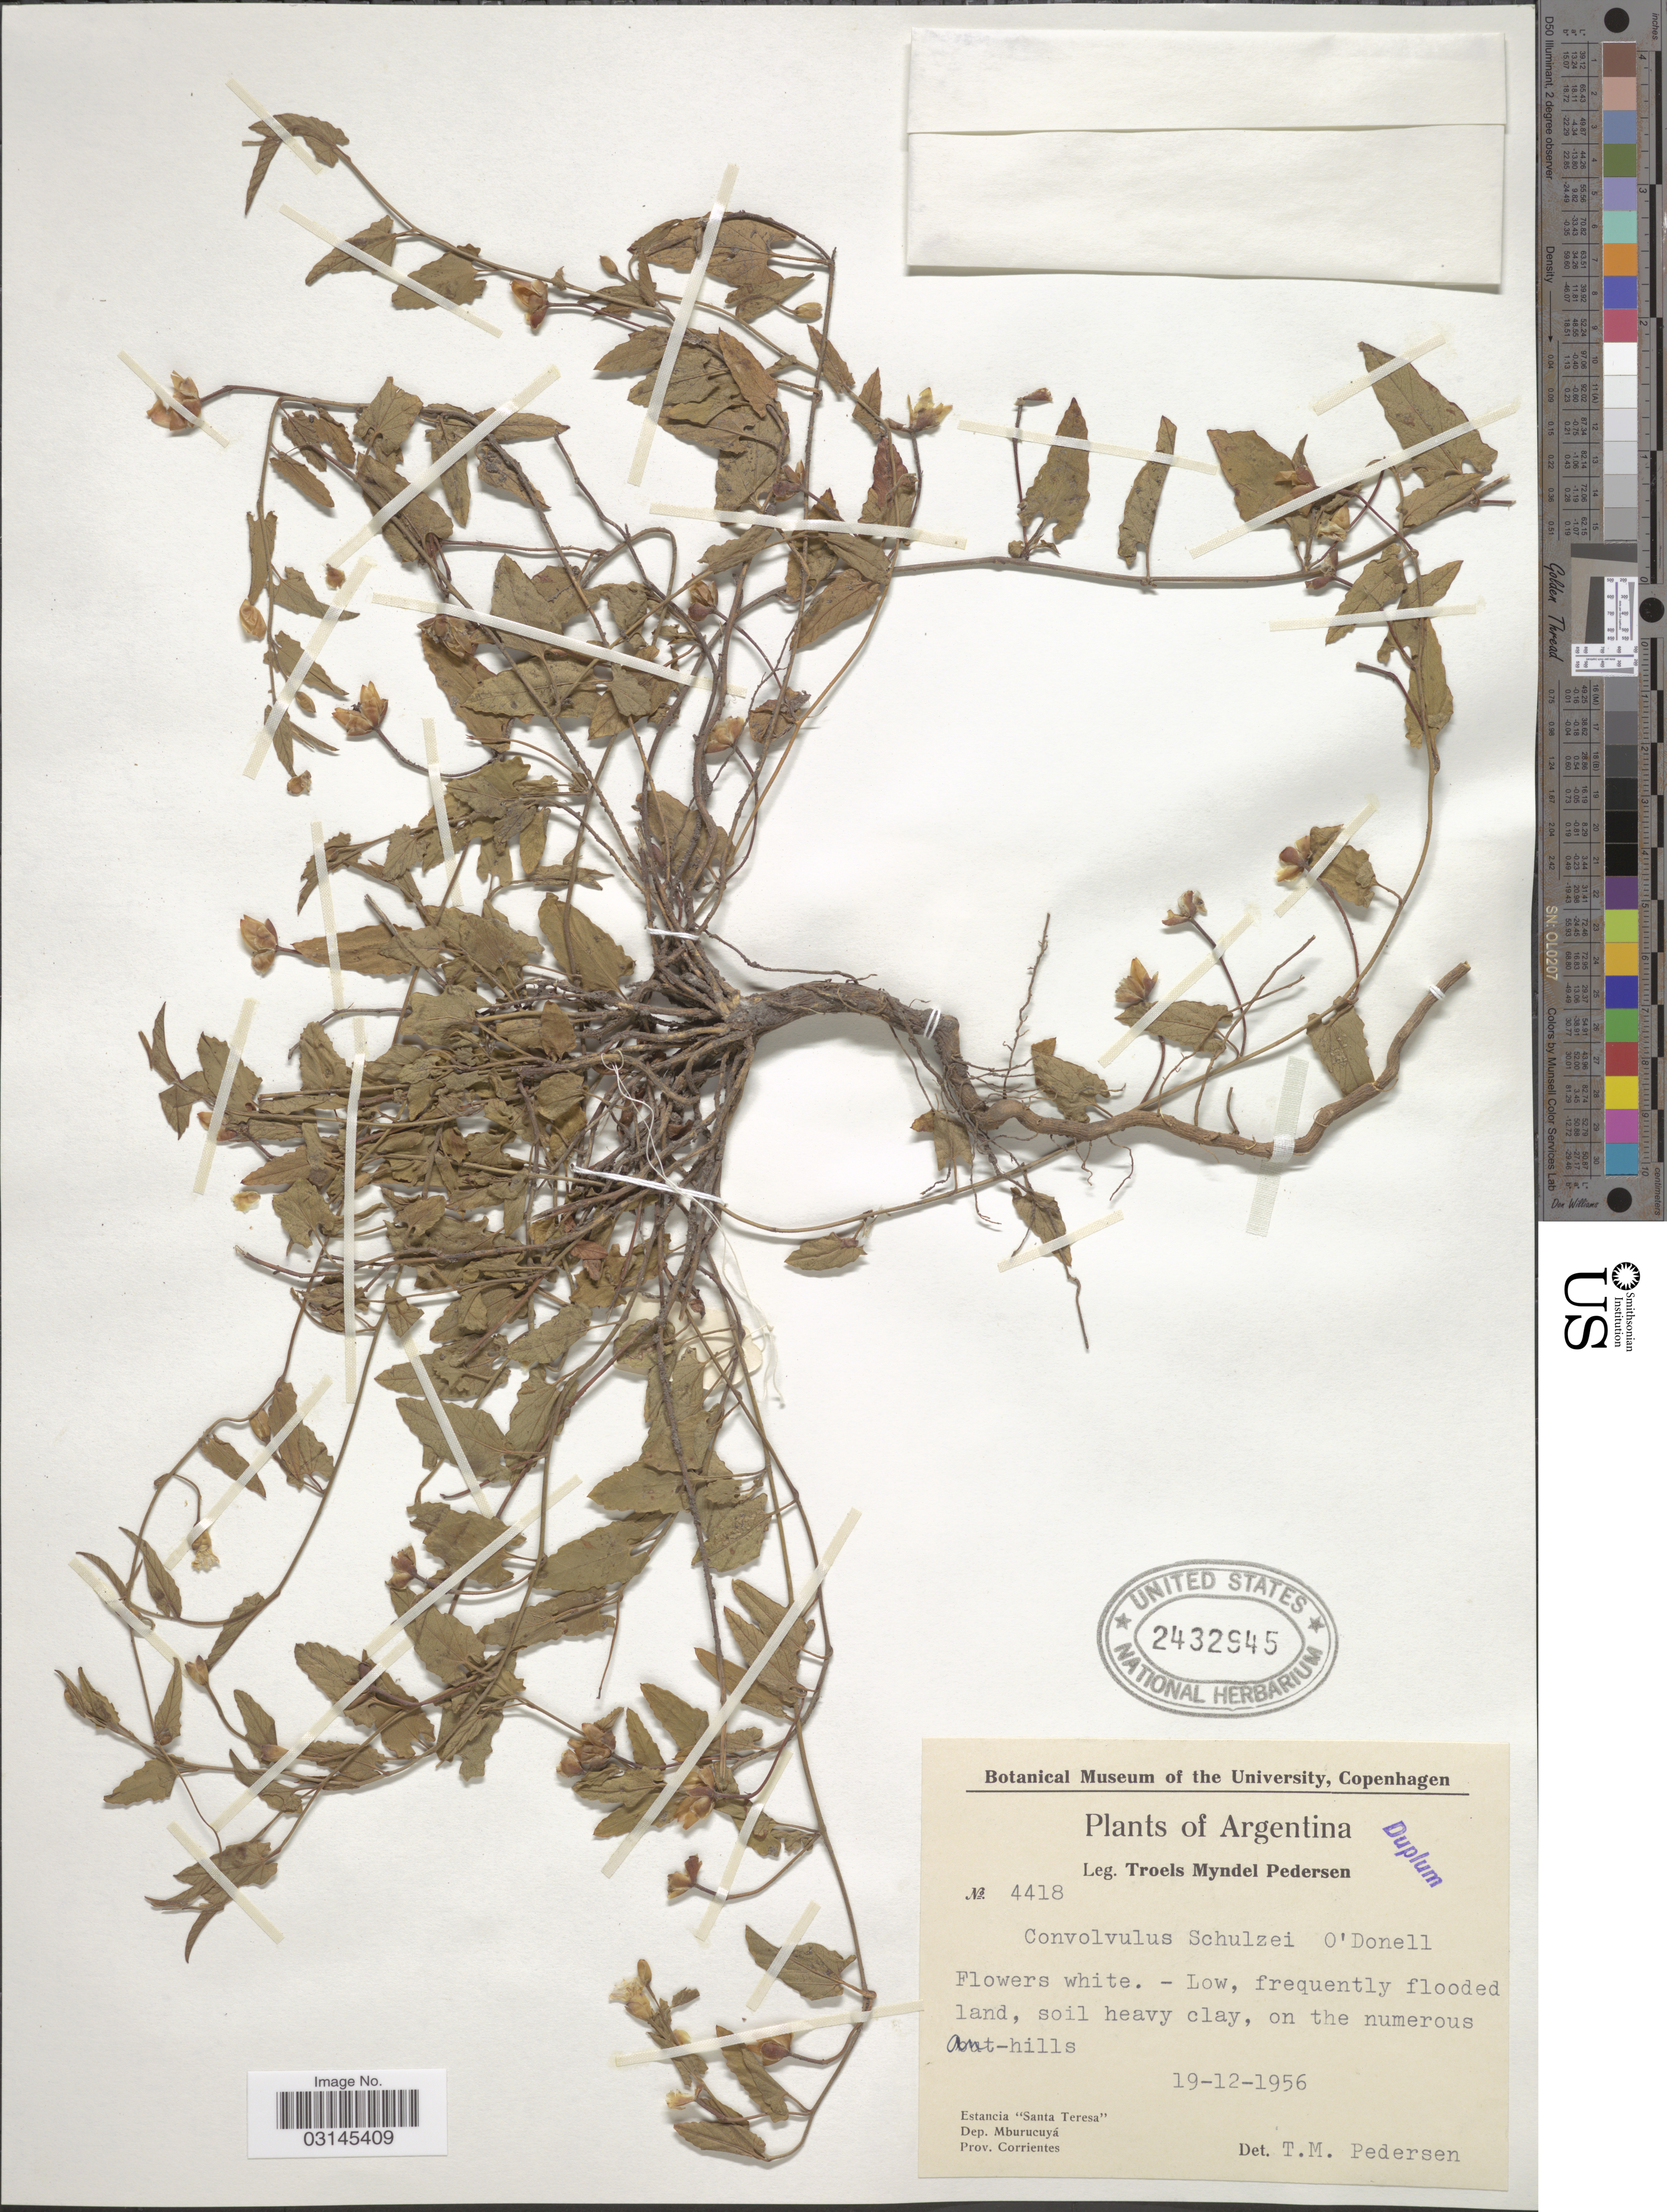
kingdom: Plantae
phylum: Tracheophyta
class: Magnoliopsida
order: Solanales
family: Convolvulaceae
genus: Convolvulus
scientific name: Convolvulus schulzei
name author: O'Donell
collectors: T. Pederson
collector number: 4418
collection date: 1956-12-19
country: Argentina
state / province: Corrientes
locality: Estancia "Santa Teresa". Dep. Mburucuyá.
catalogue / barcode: US 2432945